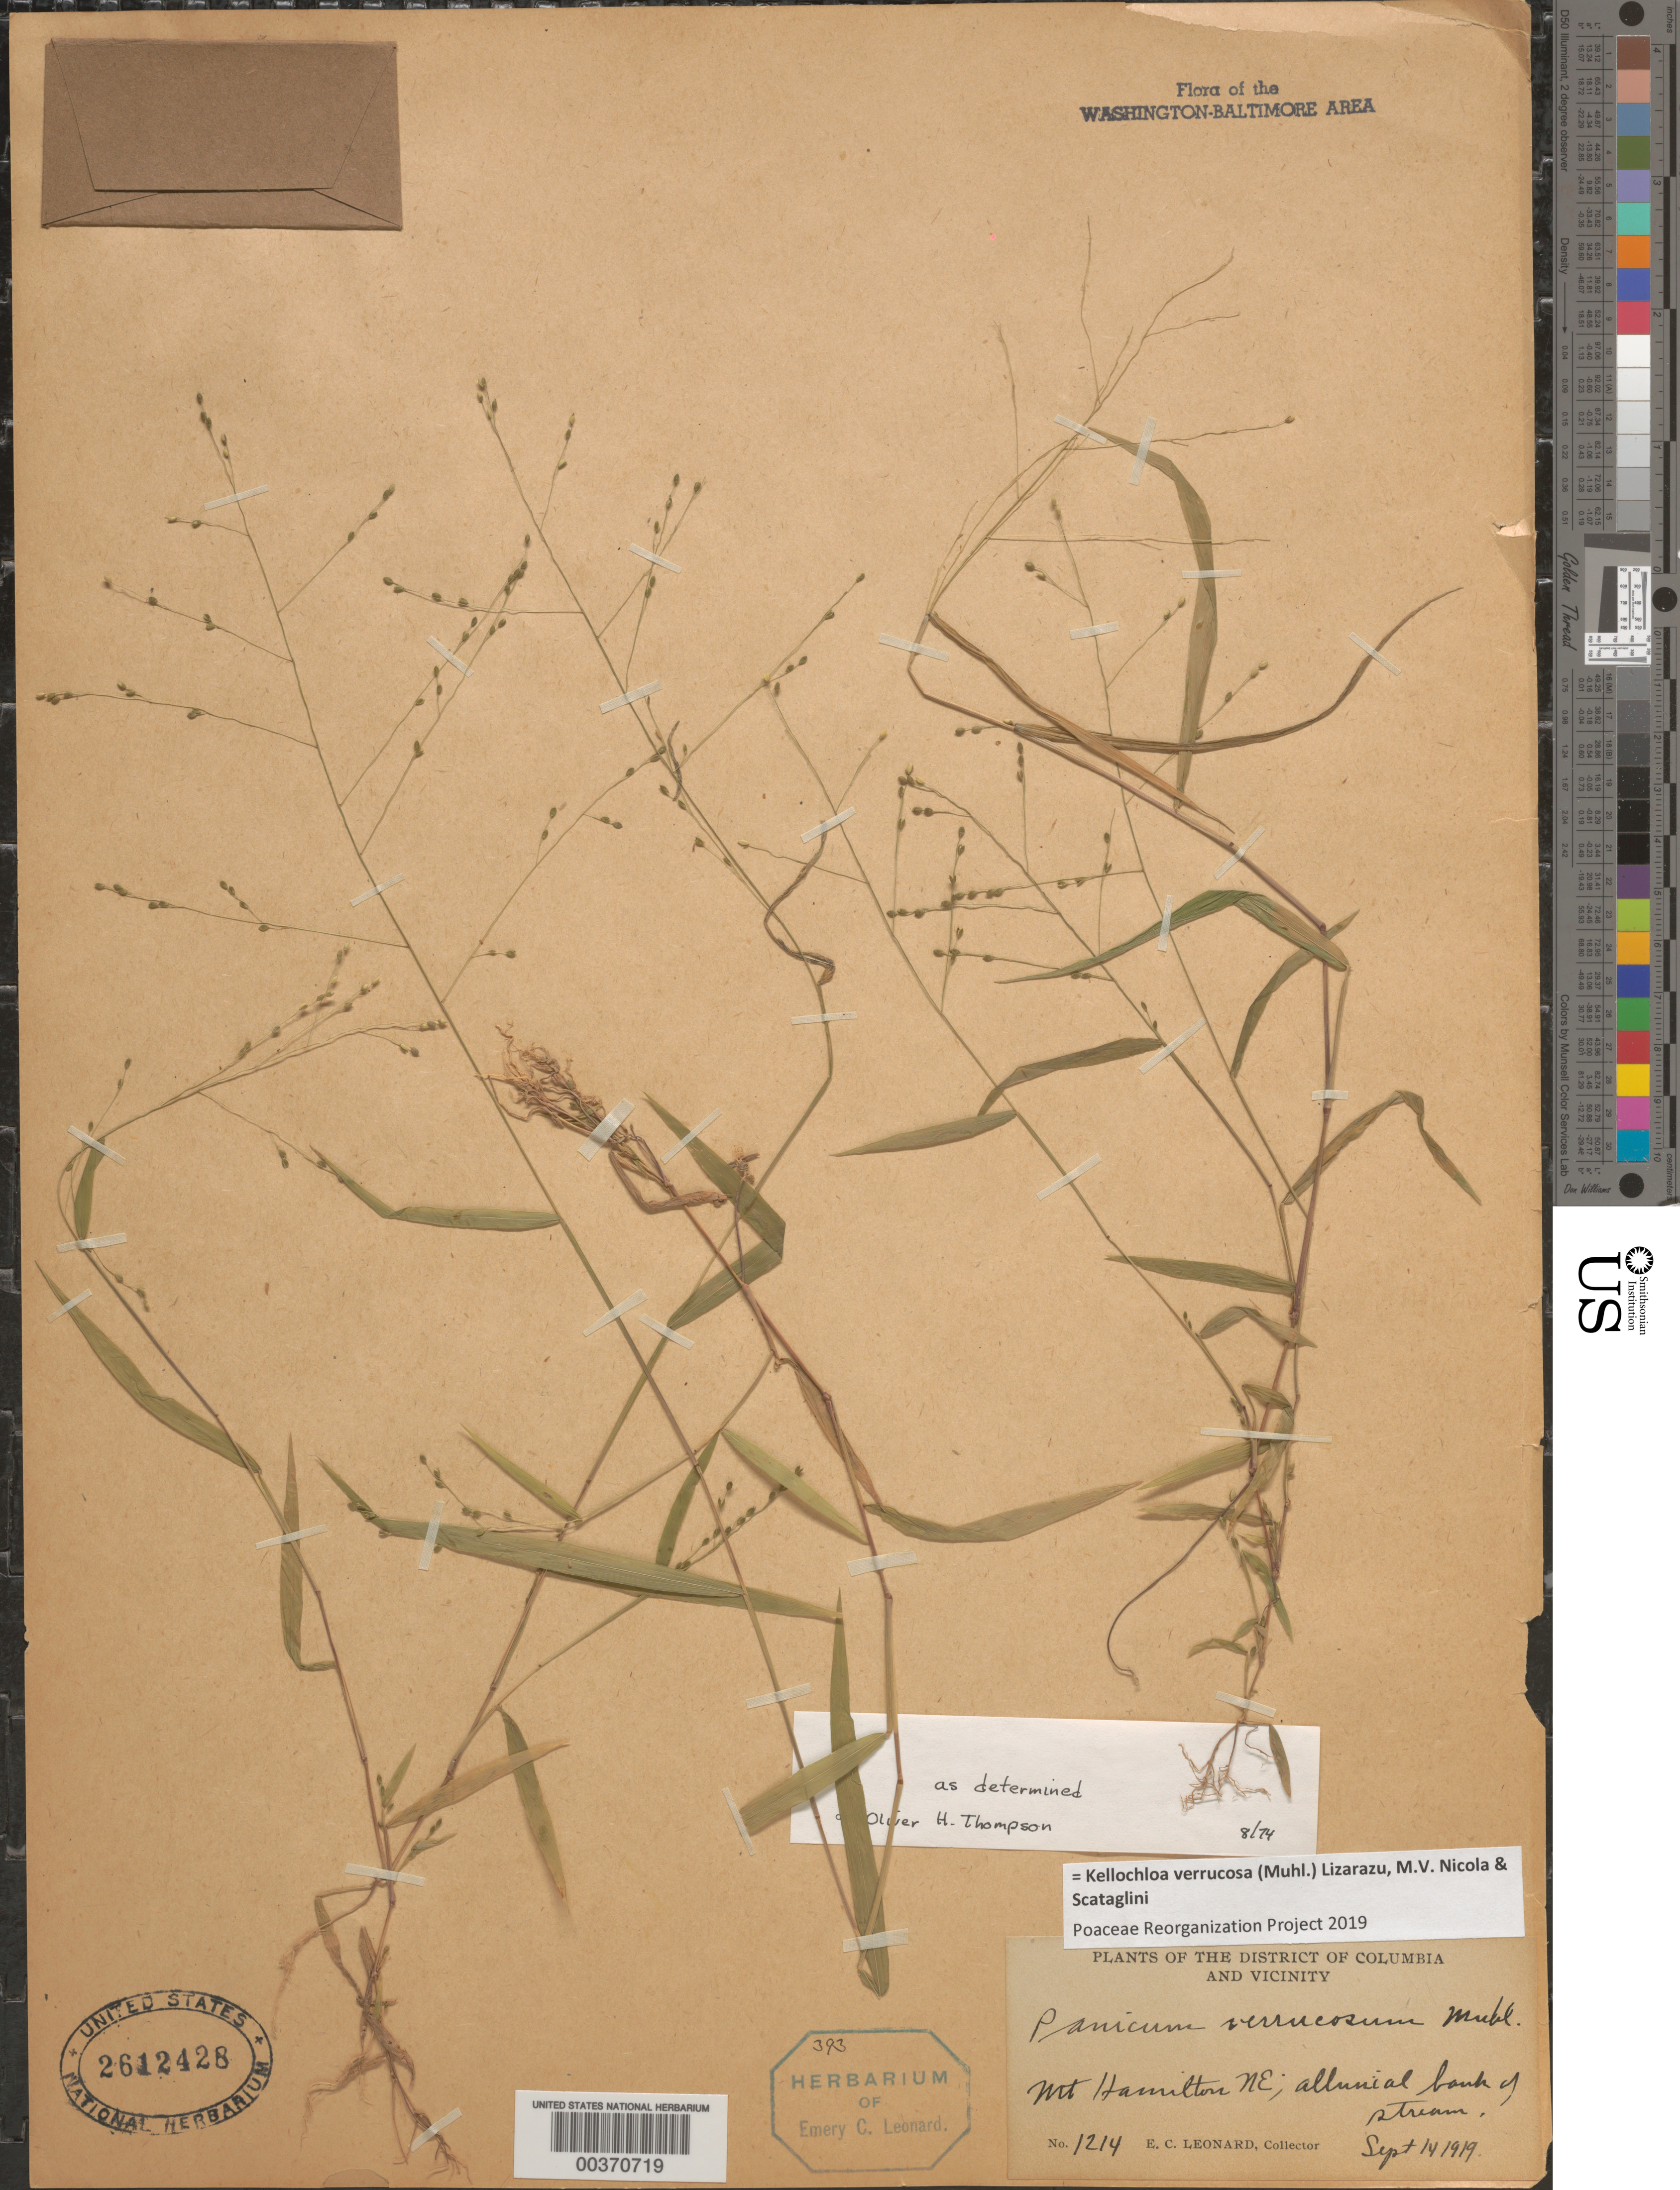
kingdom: Plantae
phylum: Tracheophyta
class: Liliopsida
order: Poales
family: Poaceae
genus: Panicum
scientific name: Panicum verrucosum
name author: Muhl.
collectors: E. C. Leonard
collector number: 1214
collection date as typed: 14 Sep 1919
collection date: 1919-09-14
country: United States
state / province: District of Columbia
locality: Mount Hamilton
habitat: Aluvial bank of stream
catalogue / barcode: US 2612428